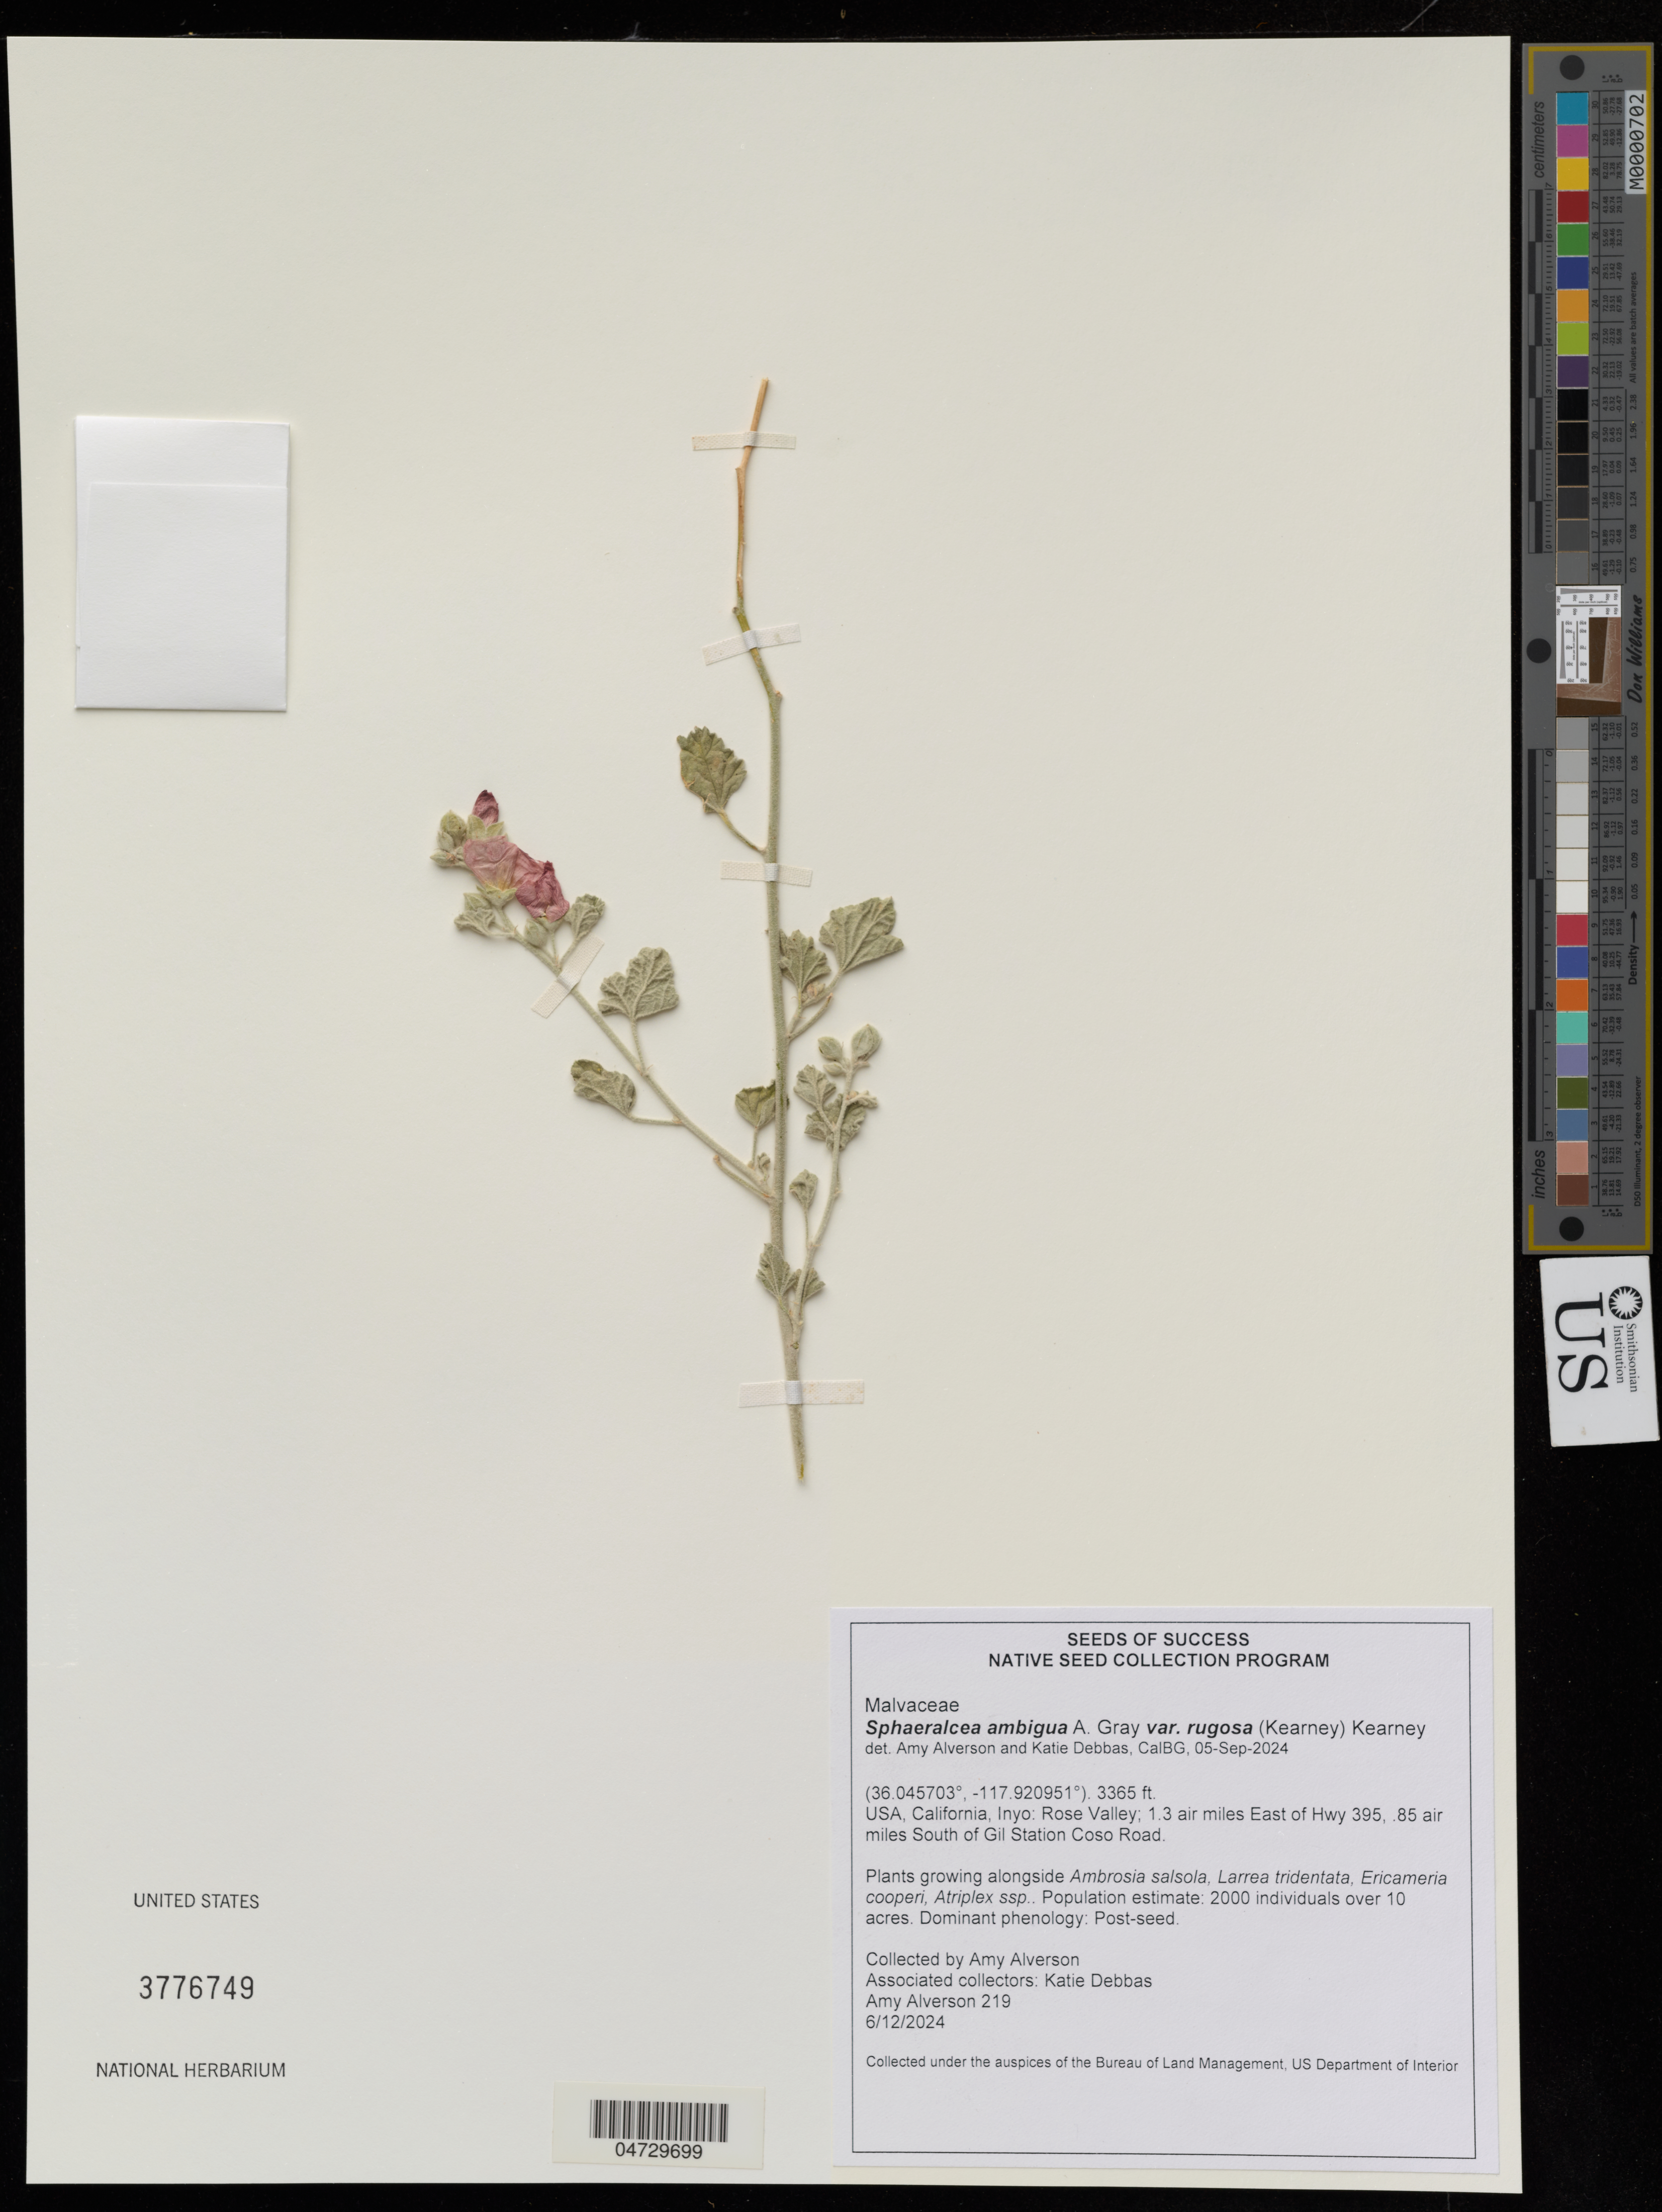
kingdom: Plantae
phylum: Tracheophyta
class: Magnoliopsida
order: Malvales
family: Malvaceae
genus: Sphaeralcea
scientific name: Sphaeralcea ambigua var. rugosa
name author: Kearney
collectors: A. Alverson & K. Debbas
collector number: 219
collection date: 2024-06-12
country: United States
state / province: California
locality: Inyo: Rose Valley; 1.3 air miles East of Hwy 395, .85 air miles South of Gil Station Coso Road.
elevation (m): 1026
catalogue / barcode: US 3776749